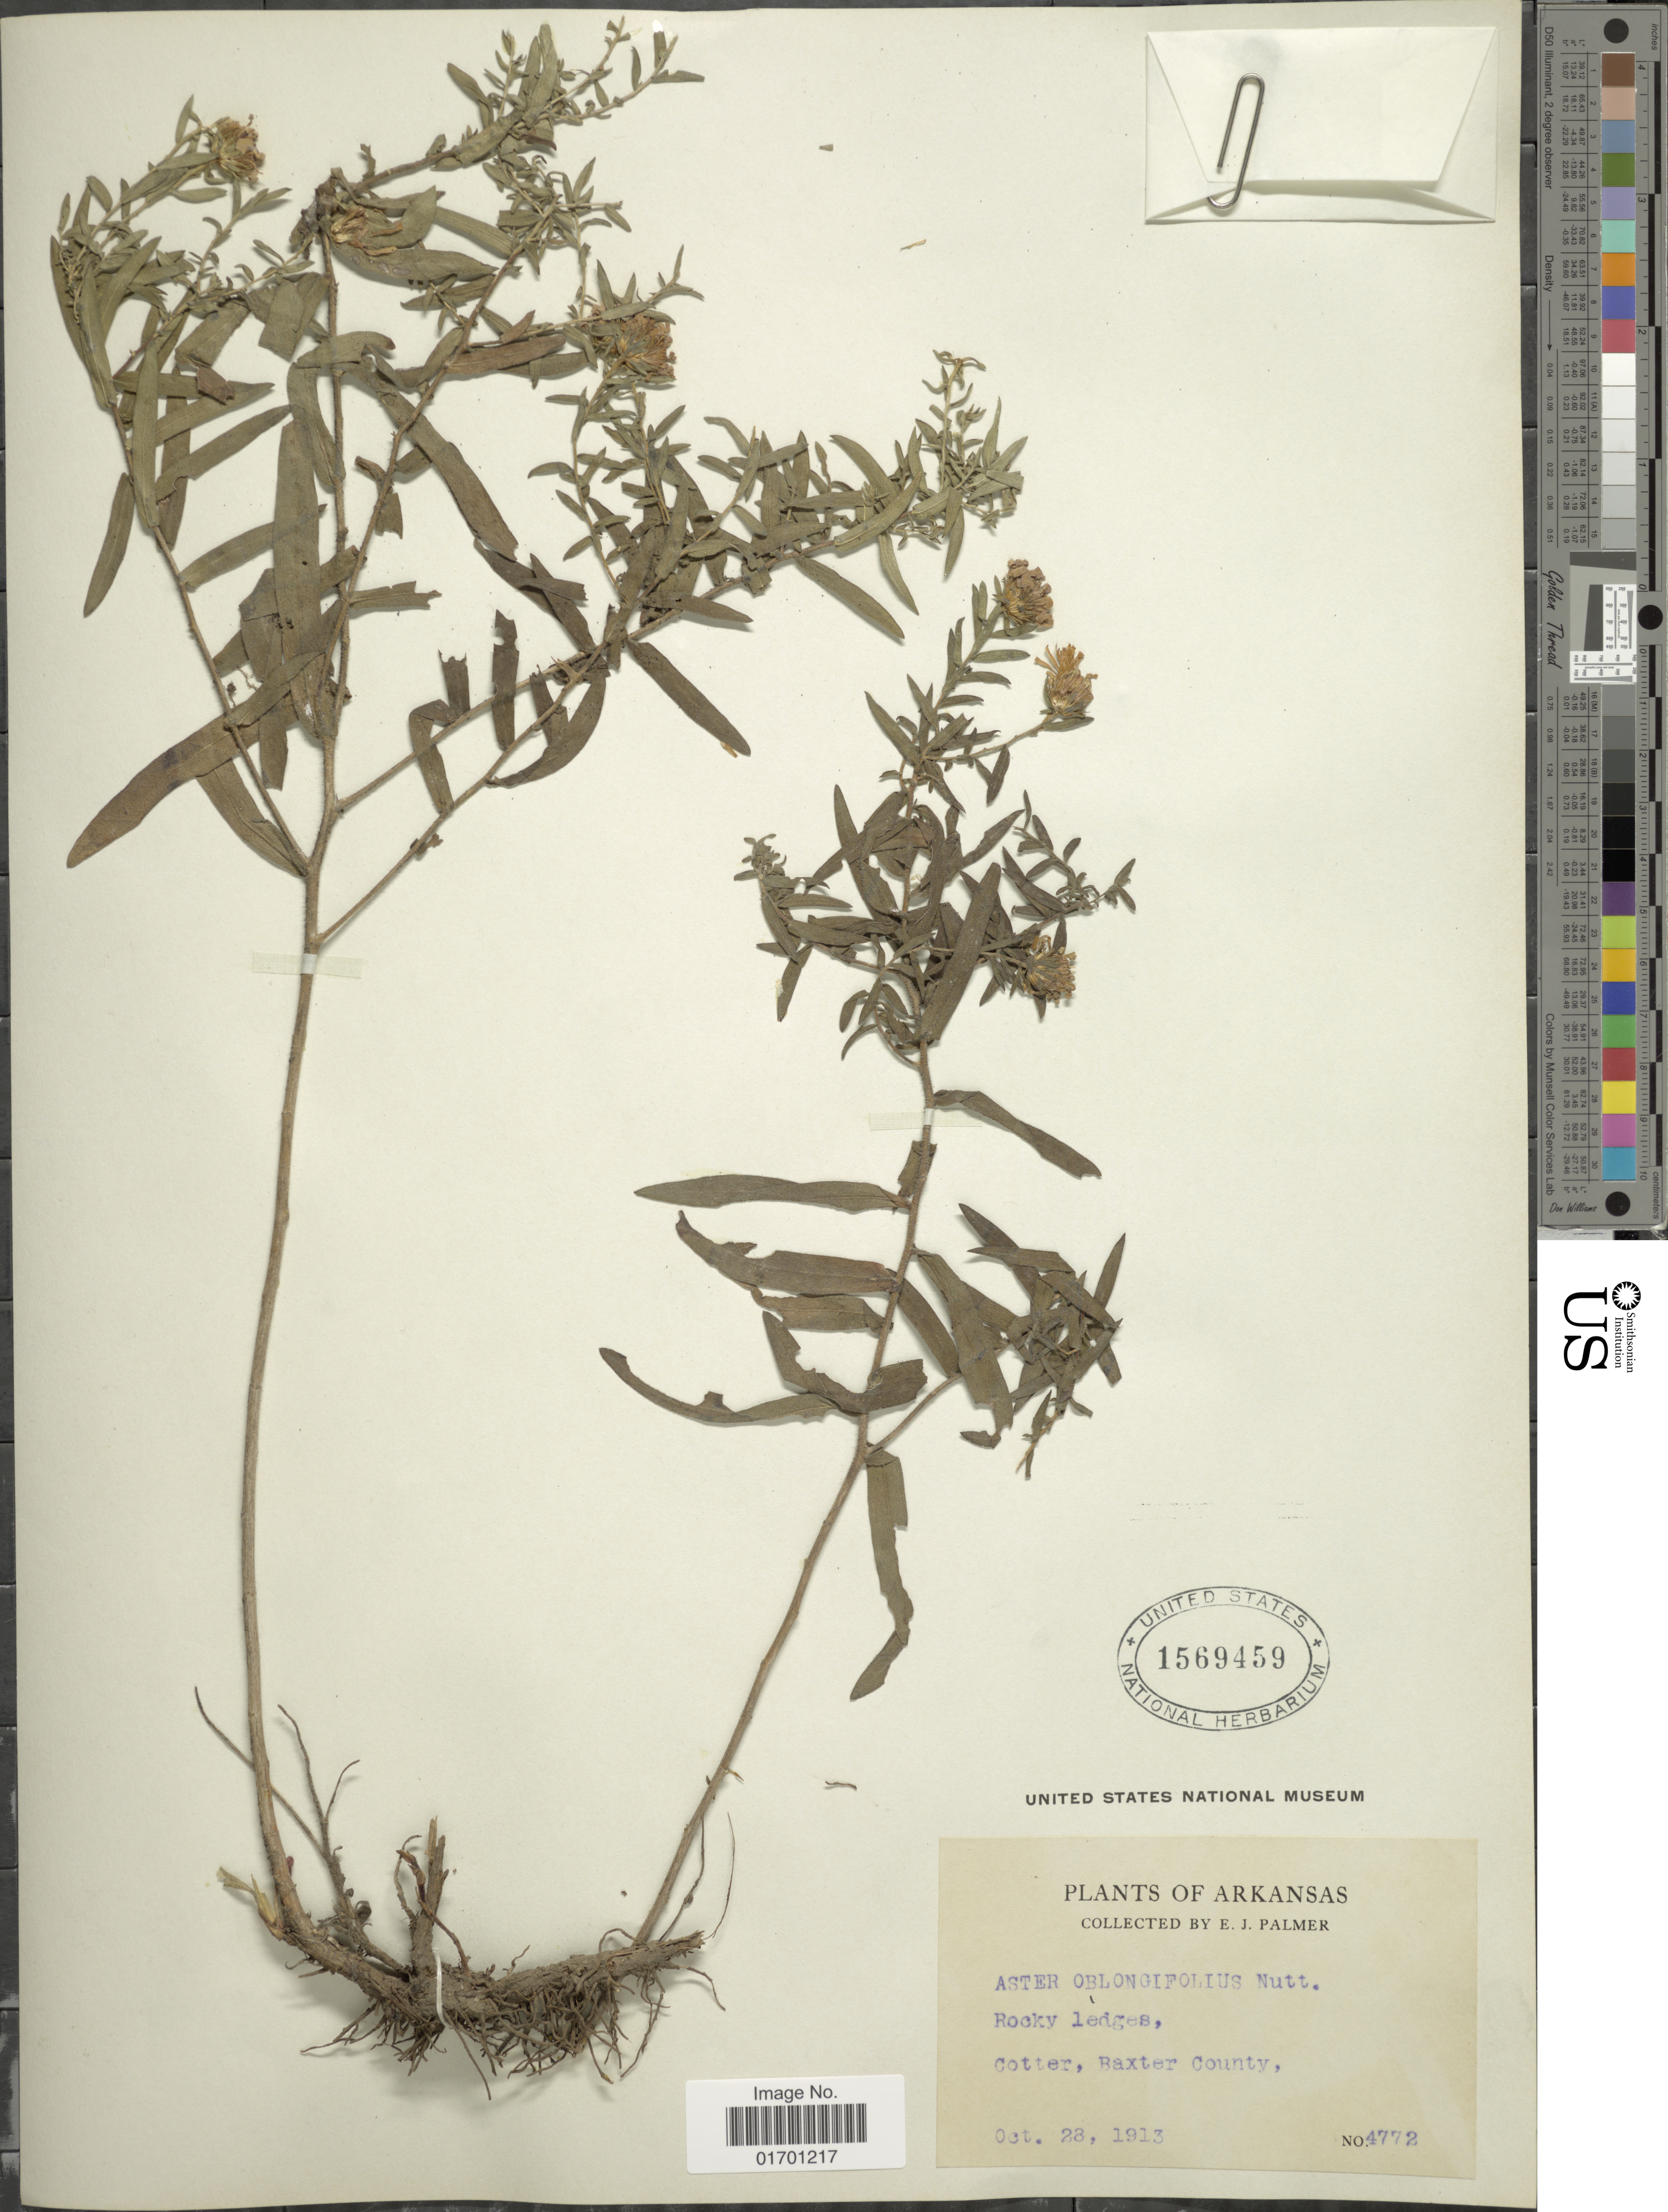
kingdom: Plantae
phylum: Tracheophyta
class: Magnoliopsida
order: Asterales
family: Asteraceae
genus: Symphyotrichum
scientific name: Symphyotrichum oblongifolium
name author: (Nutt.) G.L. Nesom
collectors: E. J. Palmer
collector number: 4772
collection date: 1913-10-28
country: United States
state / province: Arkansas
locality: Rocky Ledges, Cotter, Baxter County.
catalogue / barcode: US 1569459